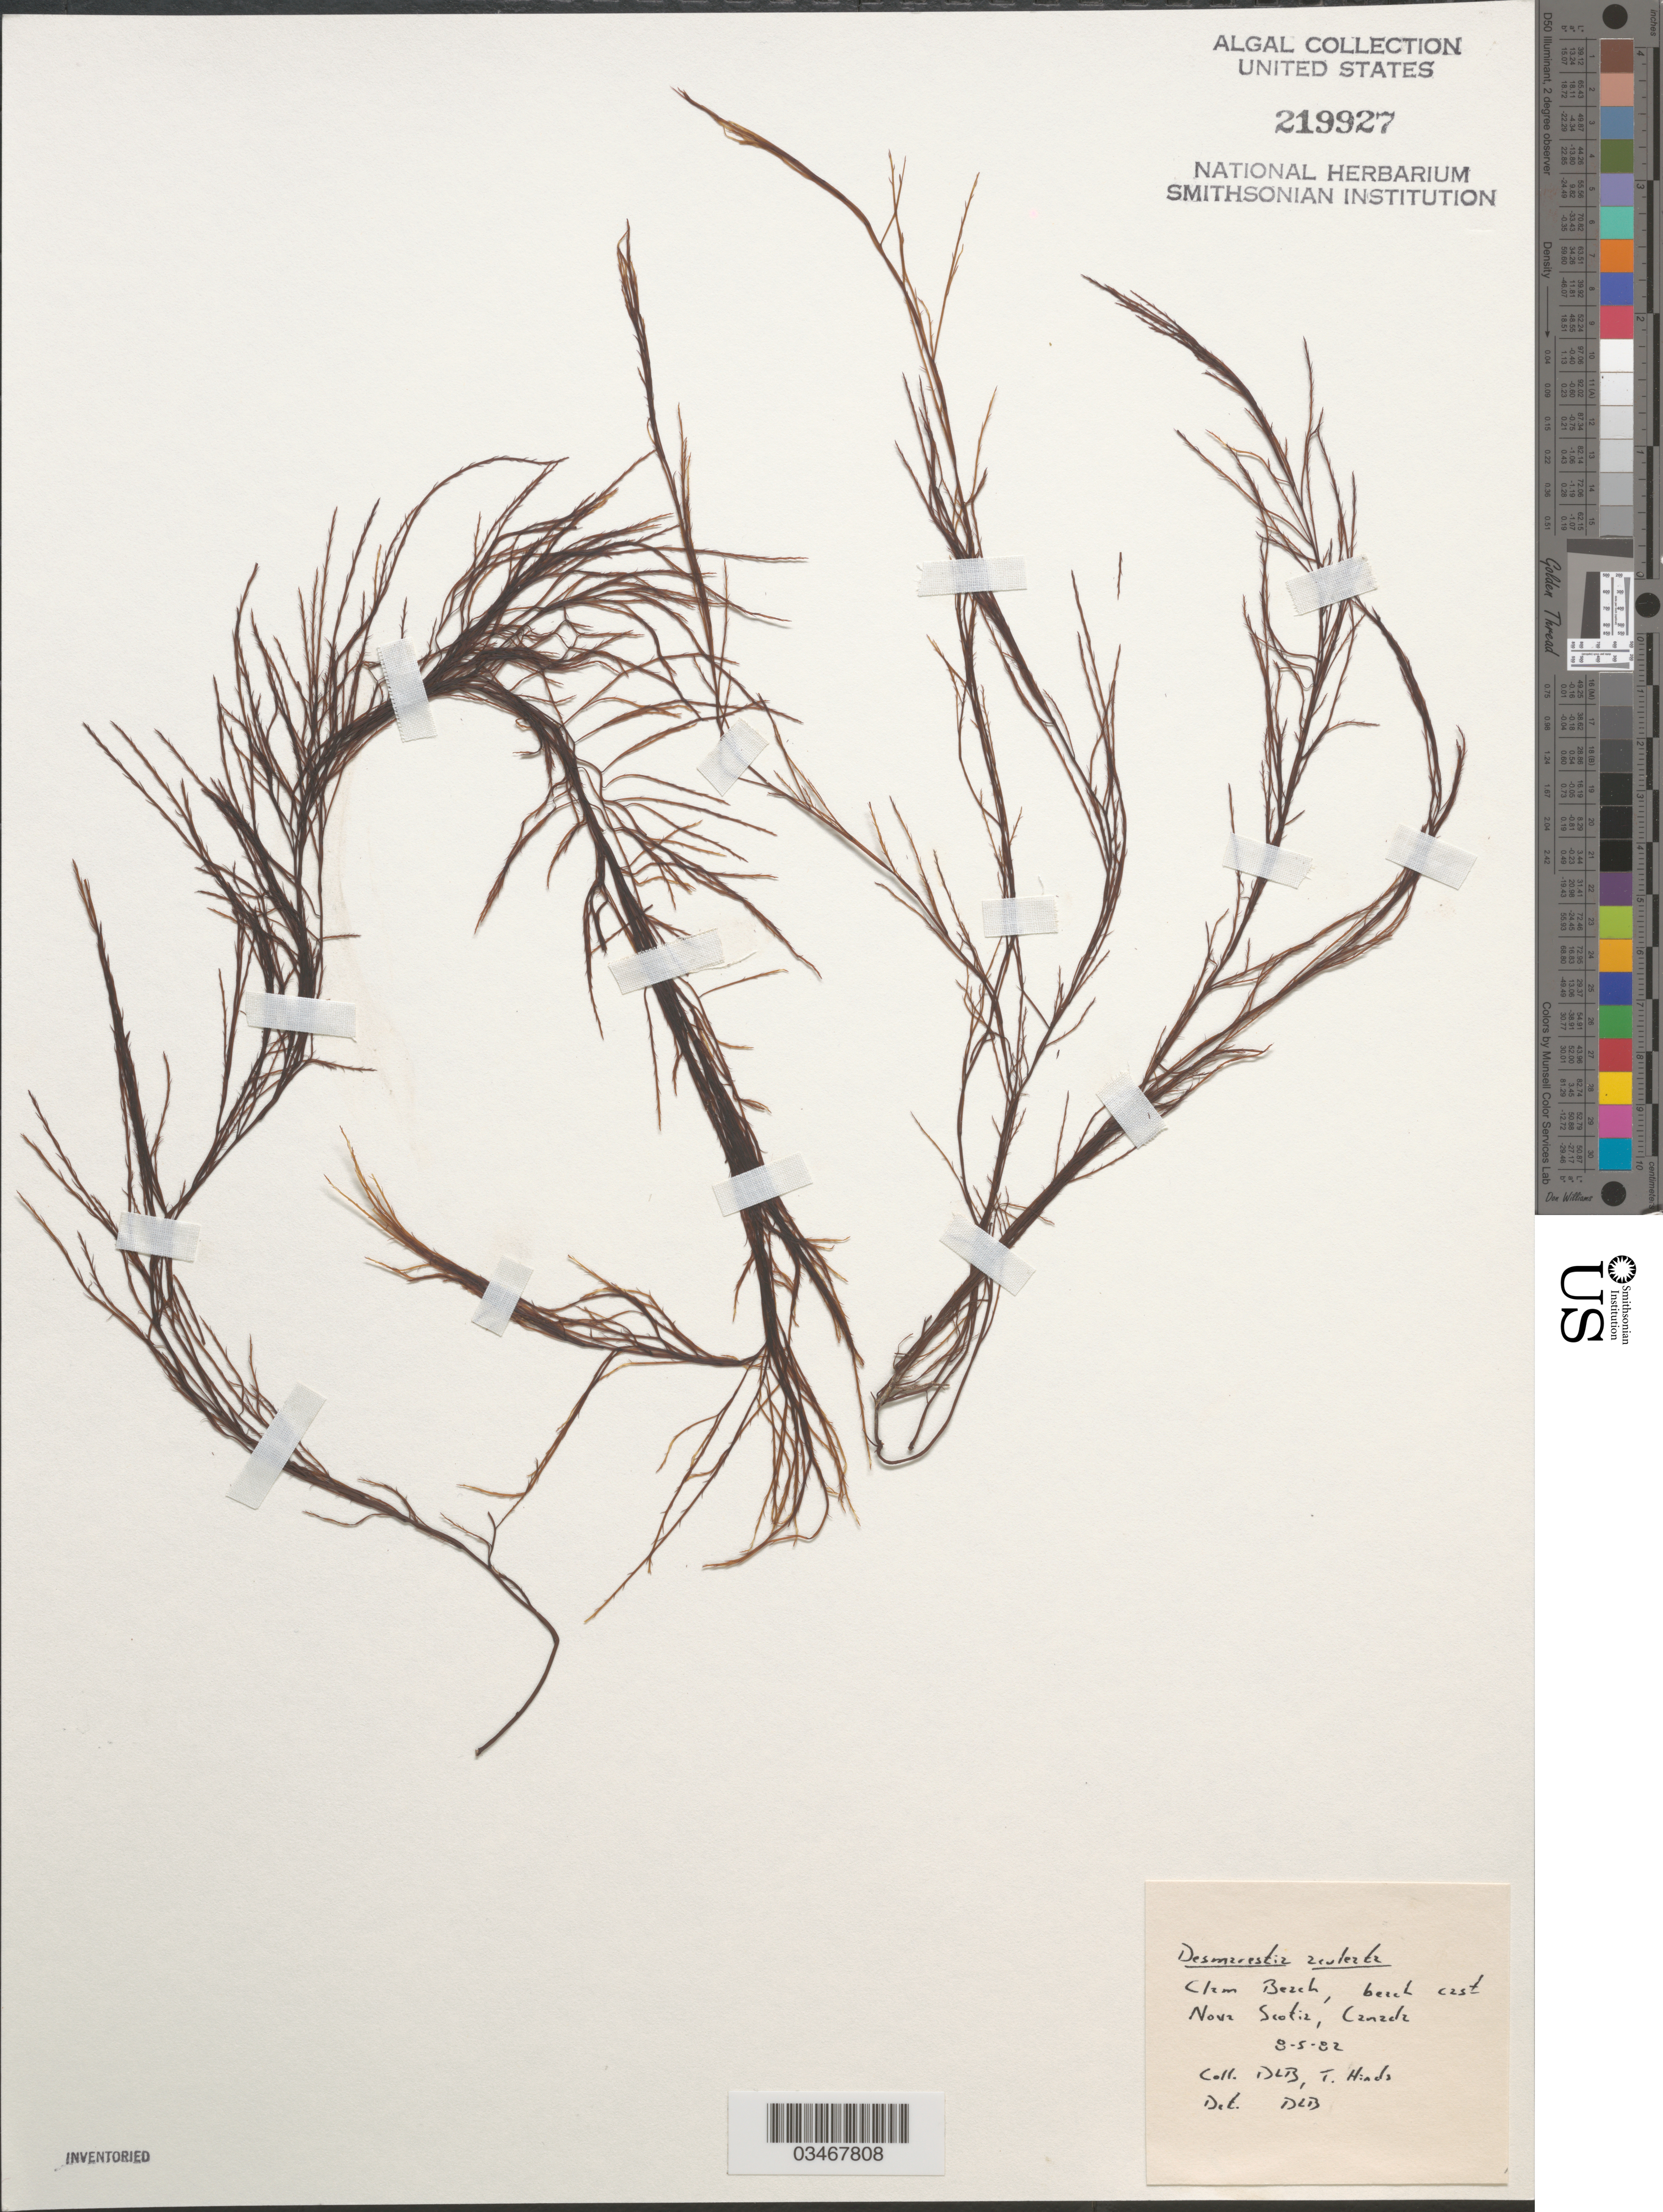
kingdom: Chromista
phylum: Ochrophyta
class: Phaeophyceae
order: Desmarestiales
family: Desmarestiaceae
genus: Desmarestia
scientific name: Desmarestia aculeata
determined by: Ballantine, D. L.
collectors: D.L. Ballantine & T. Hinds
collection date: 1982-08-05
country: Canada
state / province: Nova Scotia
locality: Clam Beach.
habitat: Beach cast.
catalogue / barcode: US 219927